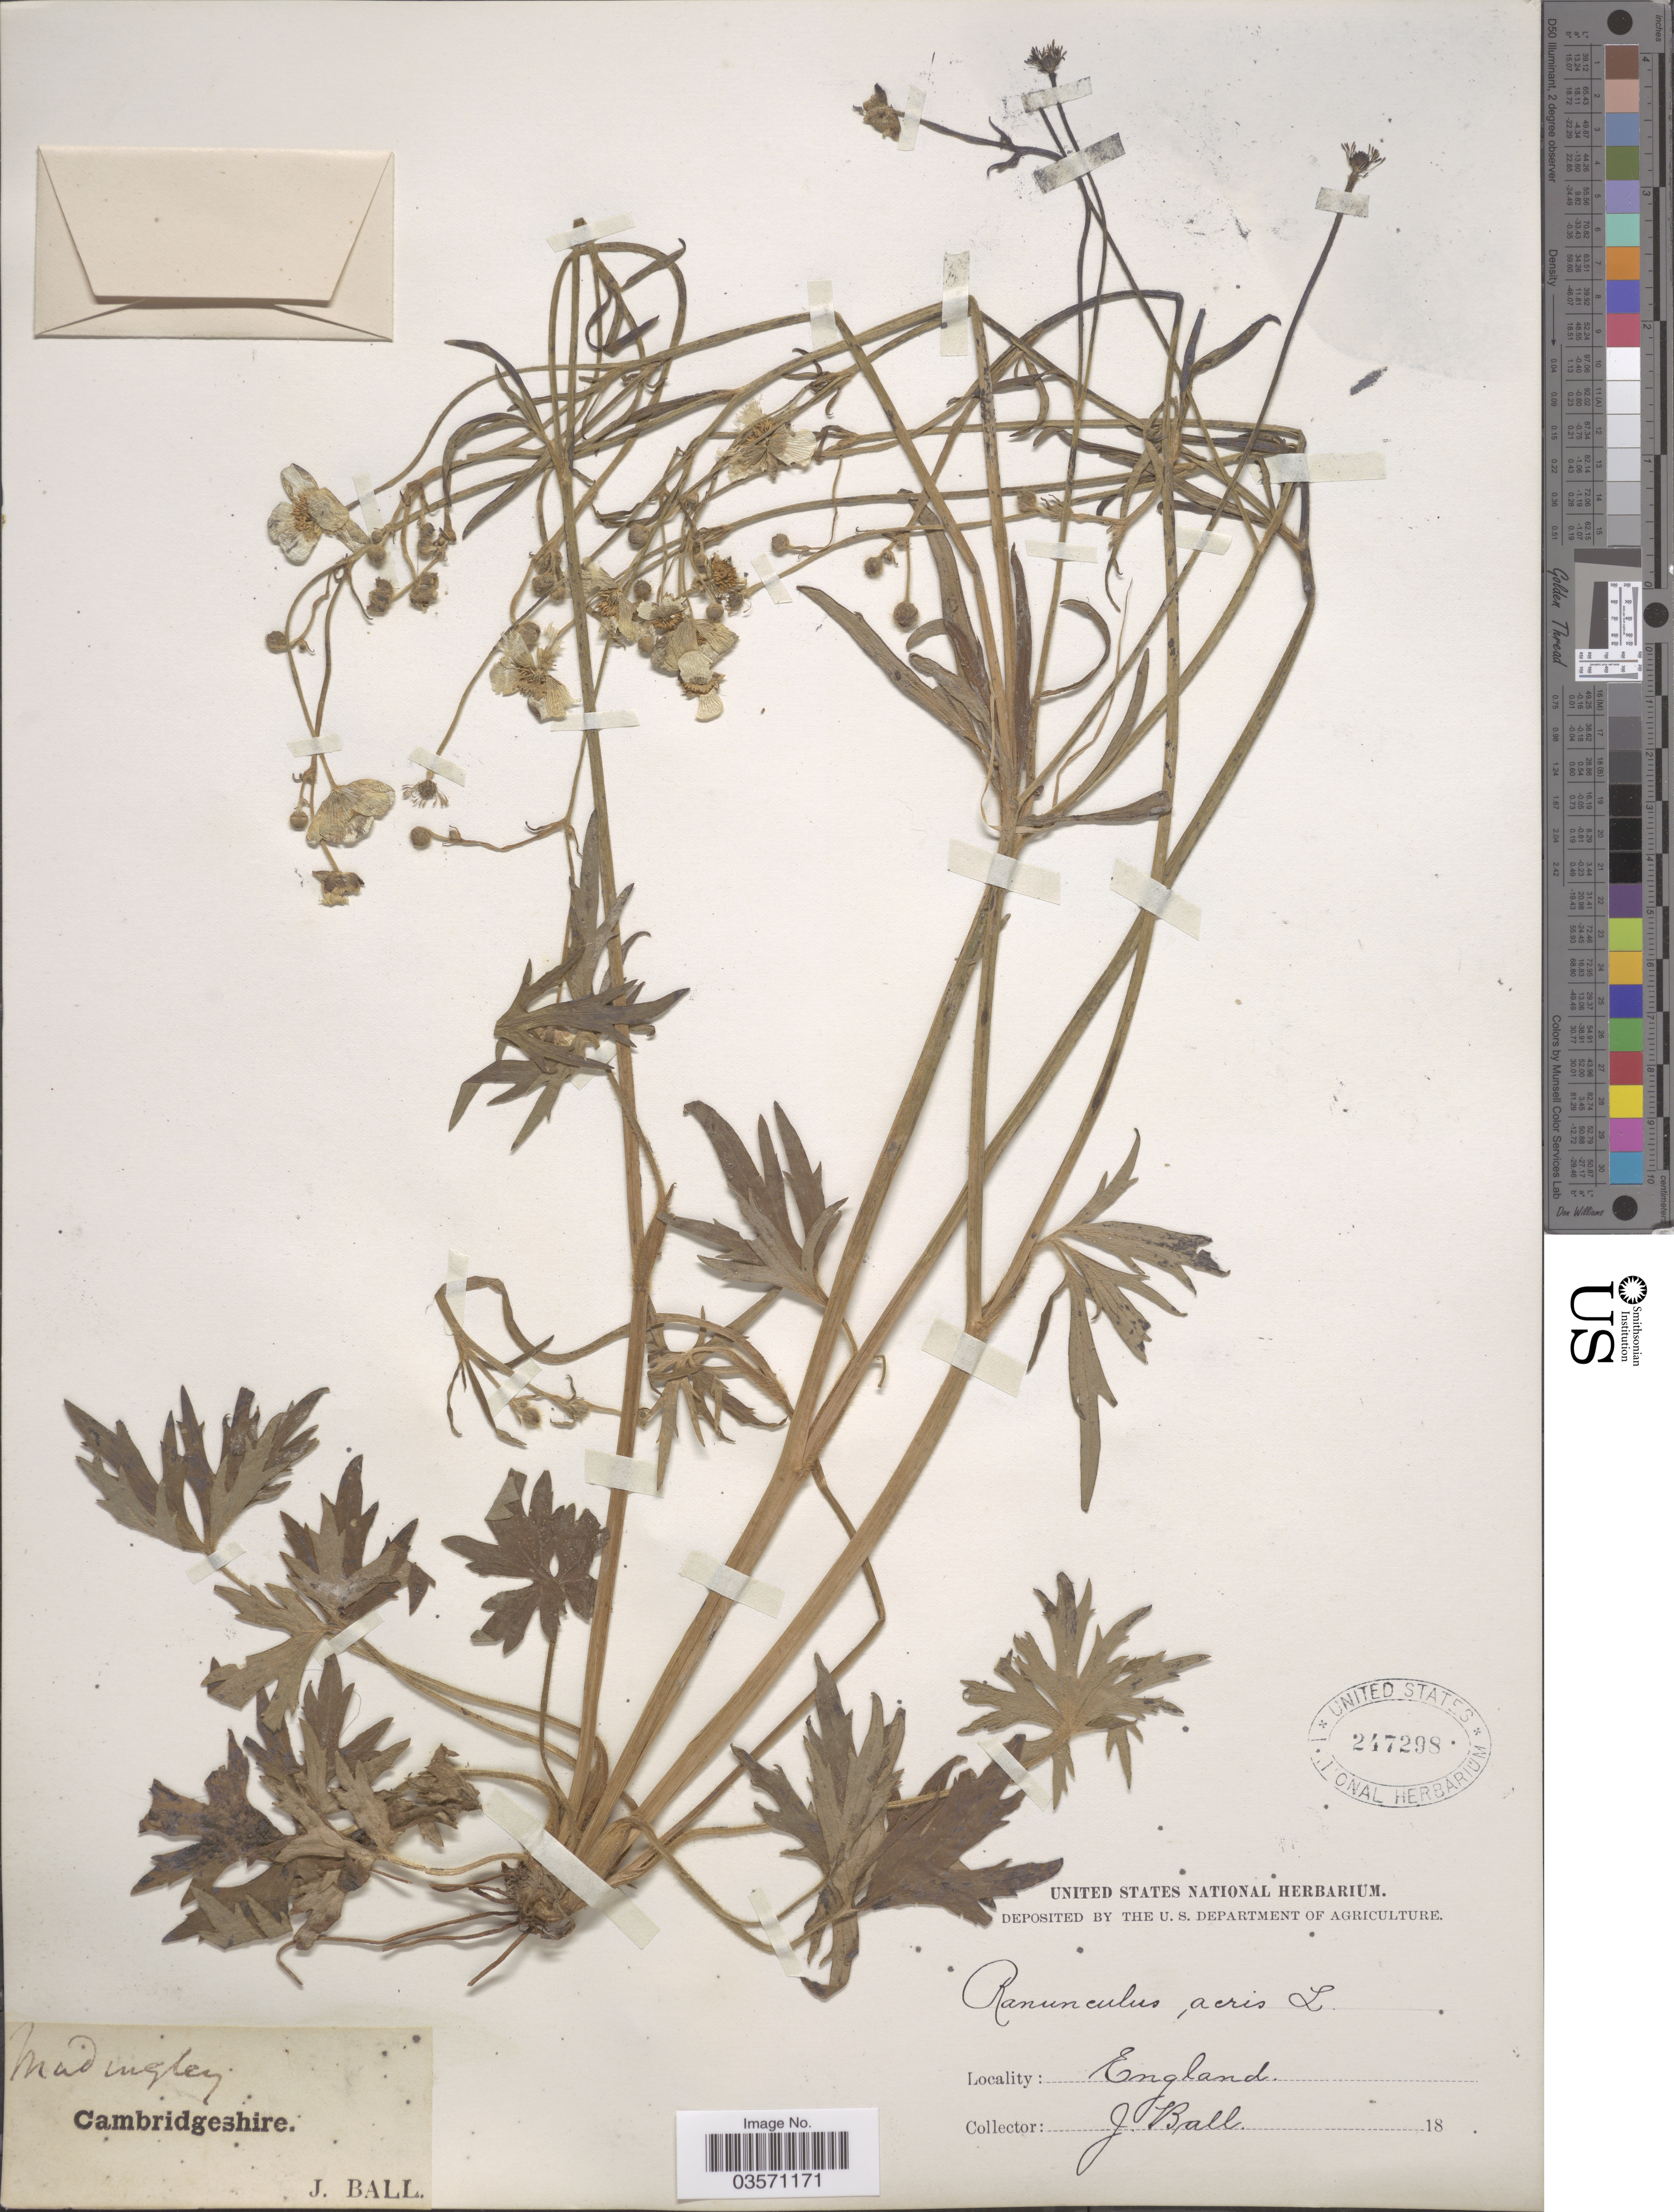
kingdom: Plantae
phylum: Tracheophyta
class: Magnoliopsida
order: Ranunculales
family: Ranunculaceae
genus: Ranunculus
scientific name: Ranunculus acris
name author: L.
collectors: J. Ball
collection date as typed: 18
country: United Kingdom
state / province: England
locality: Mad ingley. [unsure placement] Cambridgeshire.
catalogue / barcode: US 247298